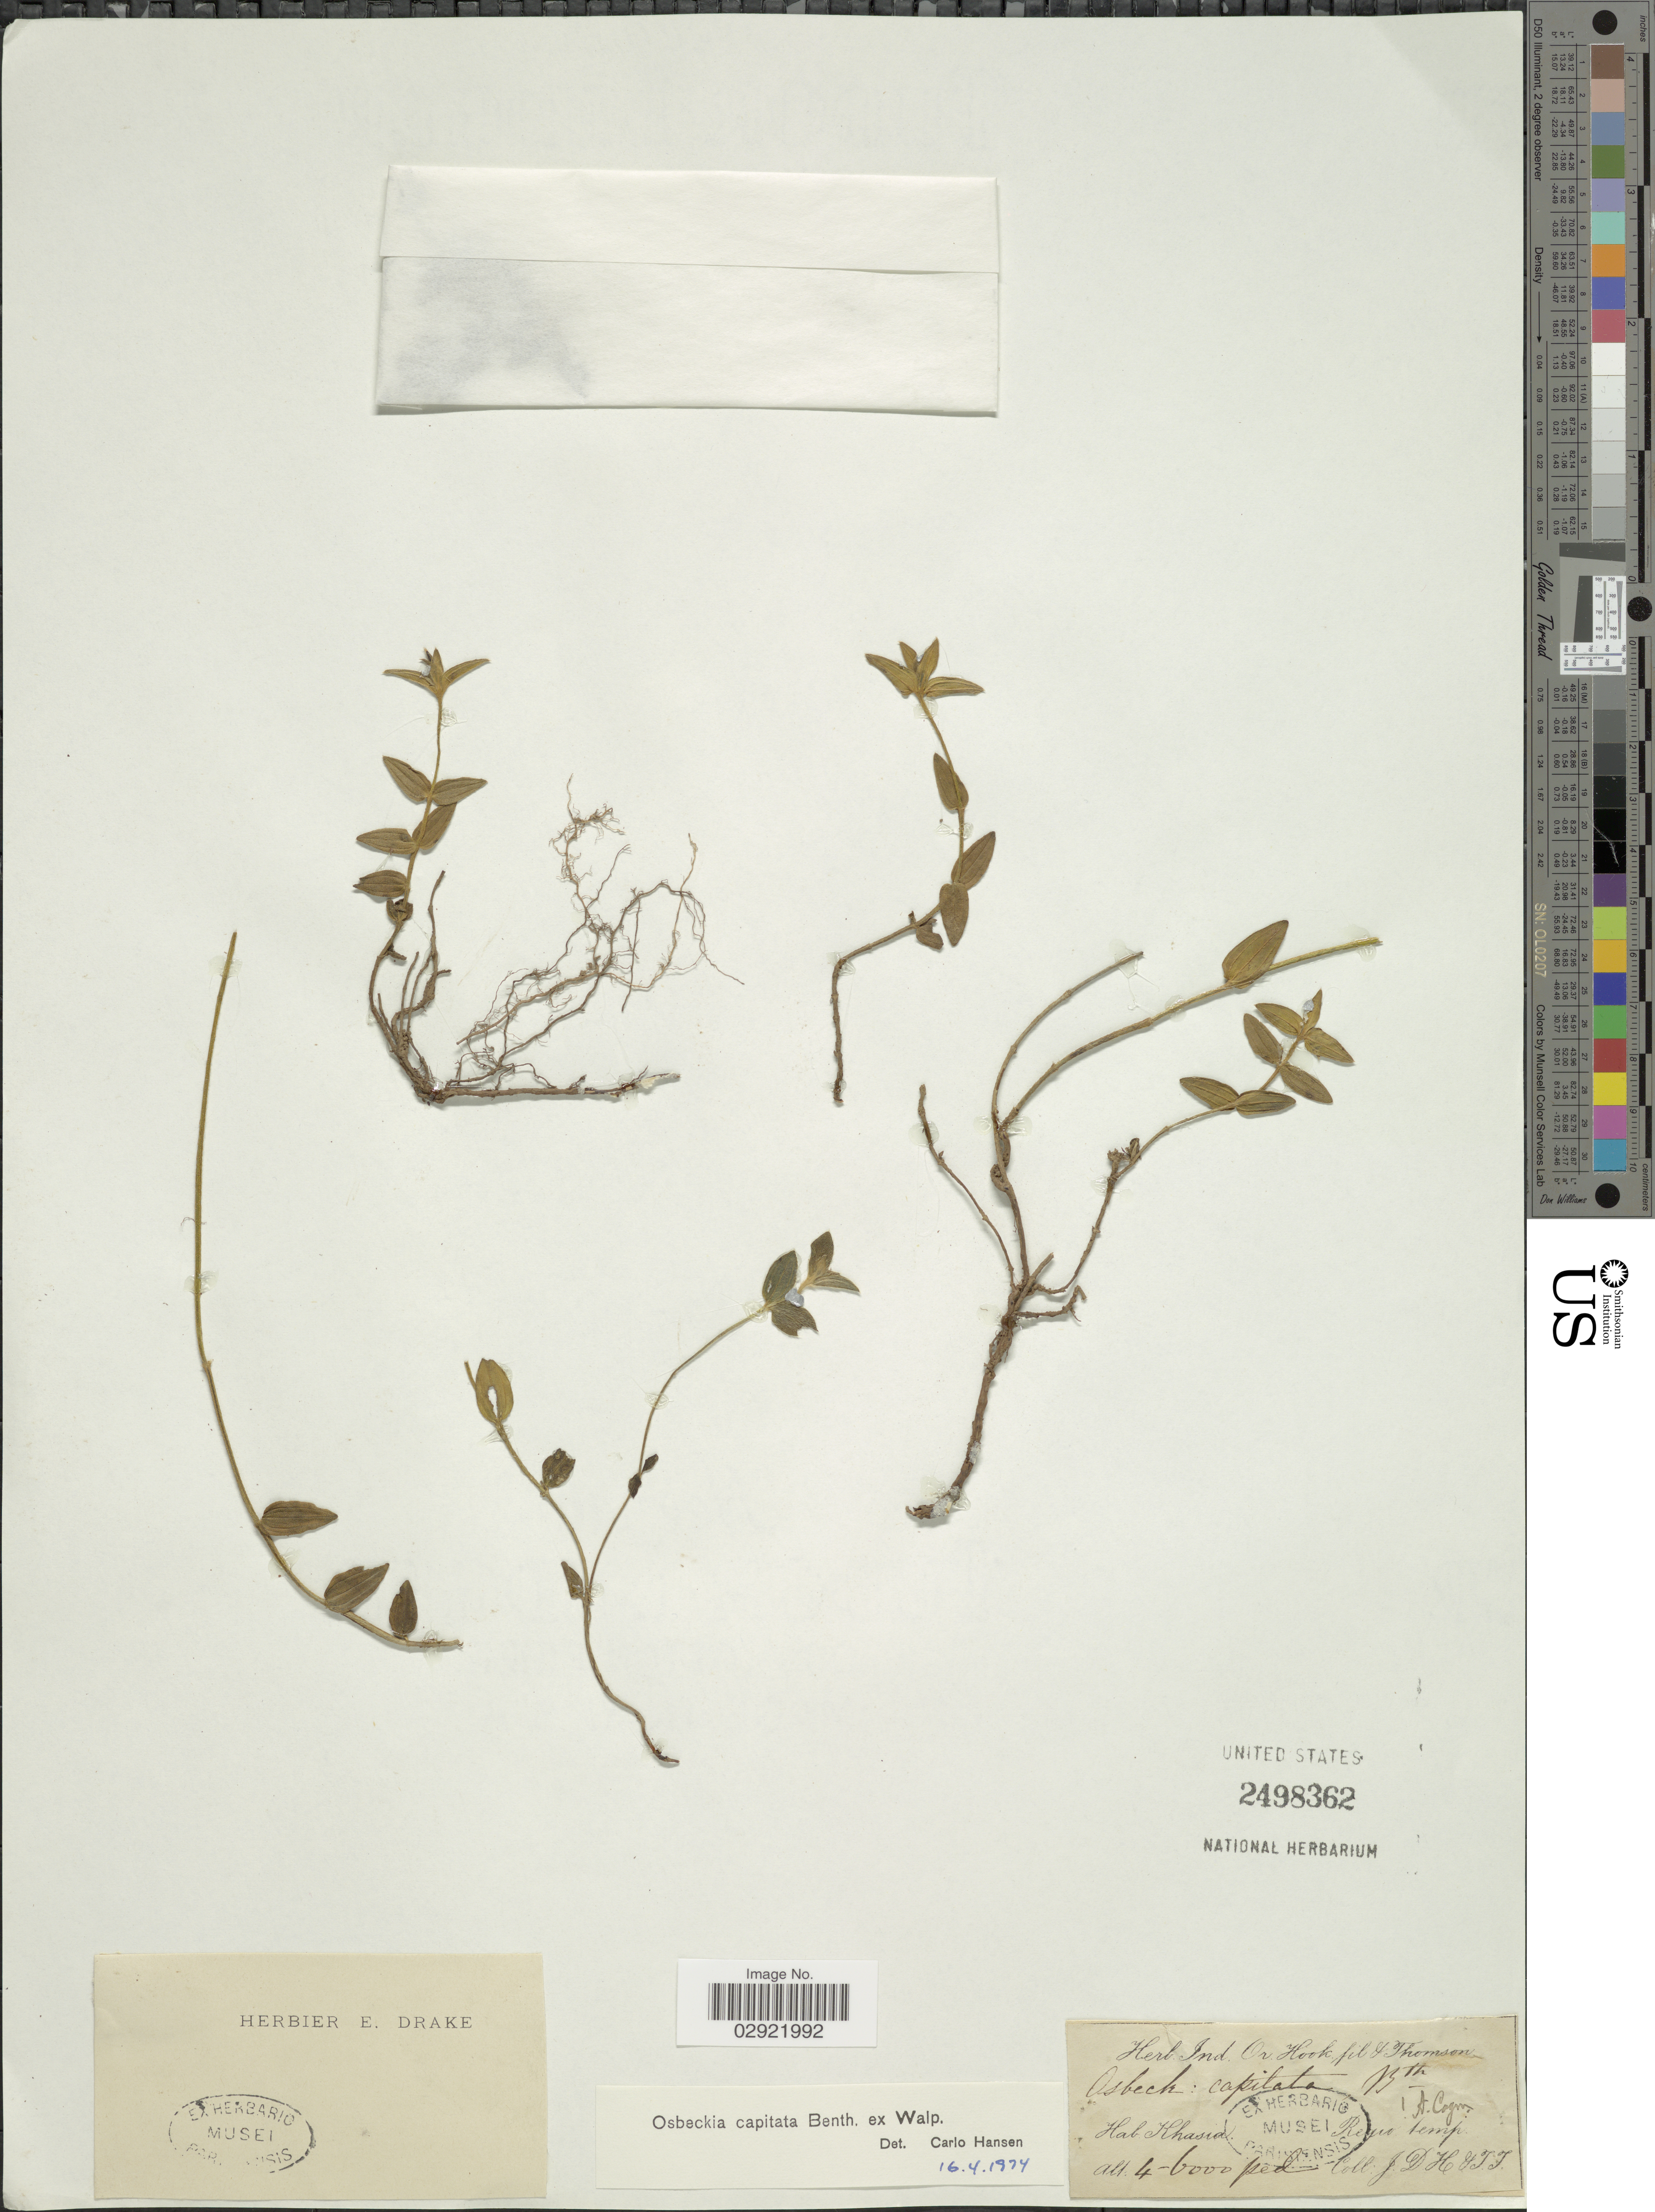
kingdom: Plantae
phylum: Tracheophyta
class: Magnoliopsida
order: Myrtales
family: Melastomataceae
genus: Osbeckia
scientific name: Osbeckia capitata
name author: Benth. ex Naudin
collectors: J. D. H. & T. Thomson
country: India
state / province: Meghalaya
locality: Khassia. Regio Temp.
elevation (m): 1219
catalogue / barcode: US 2498362